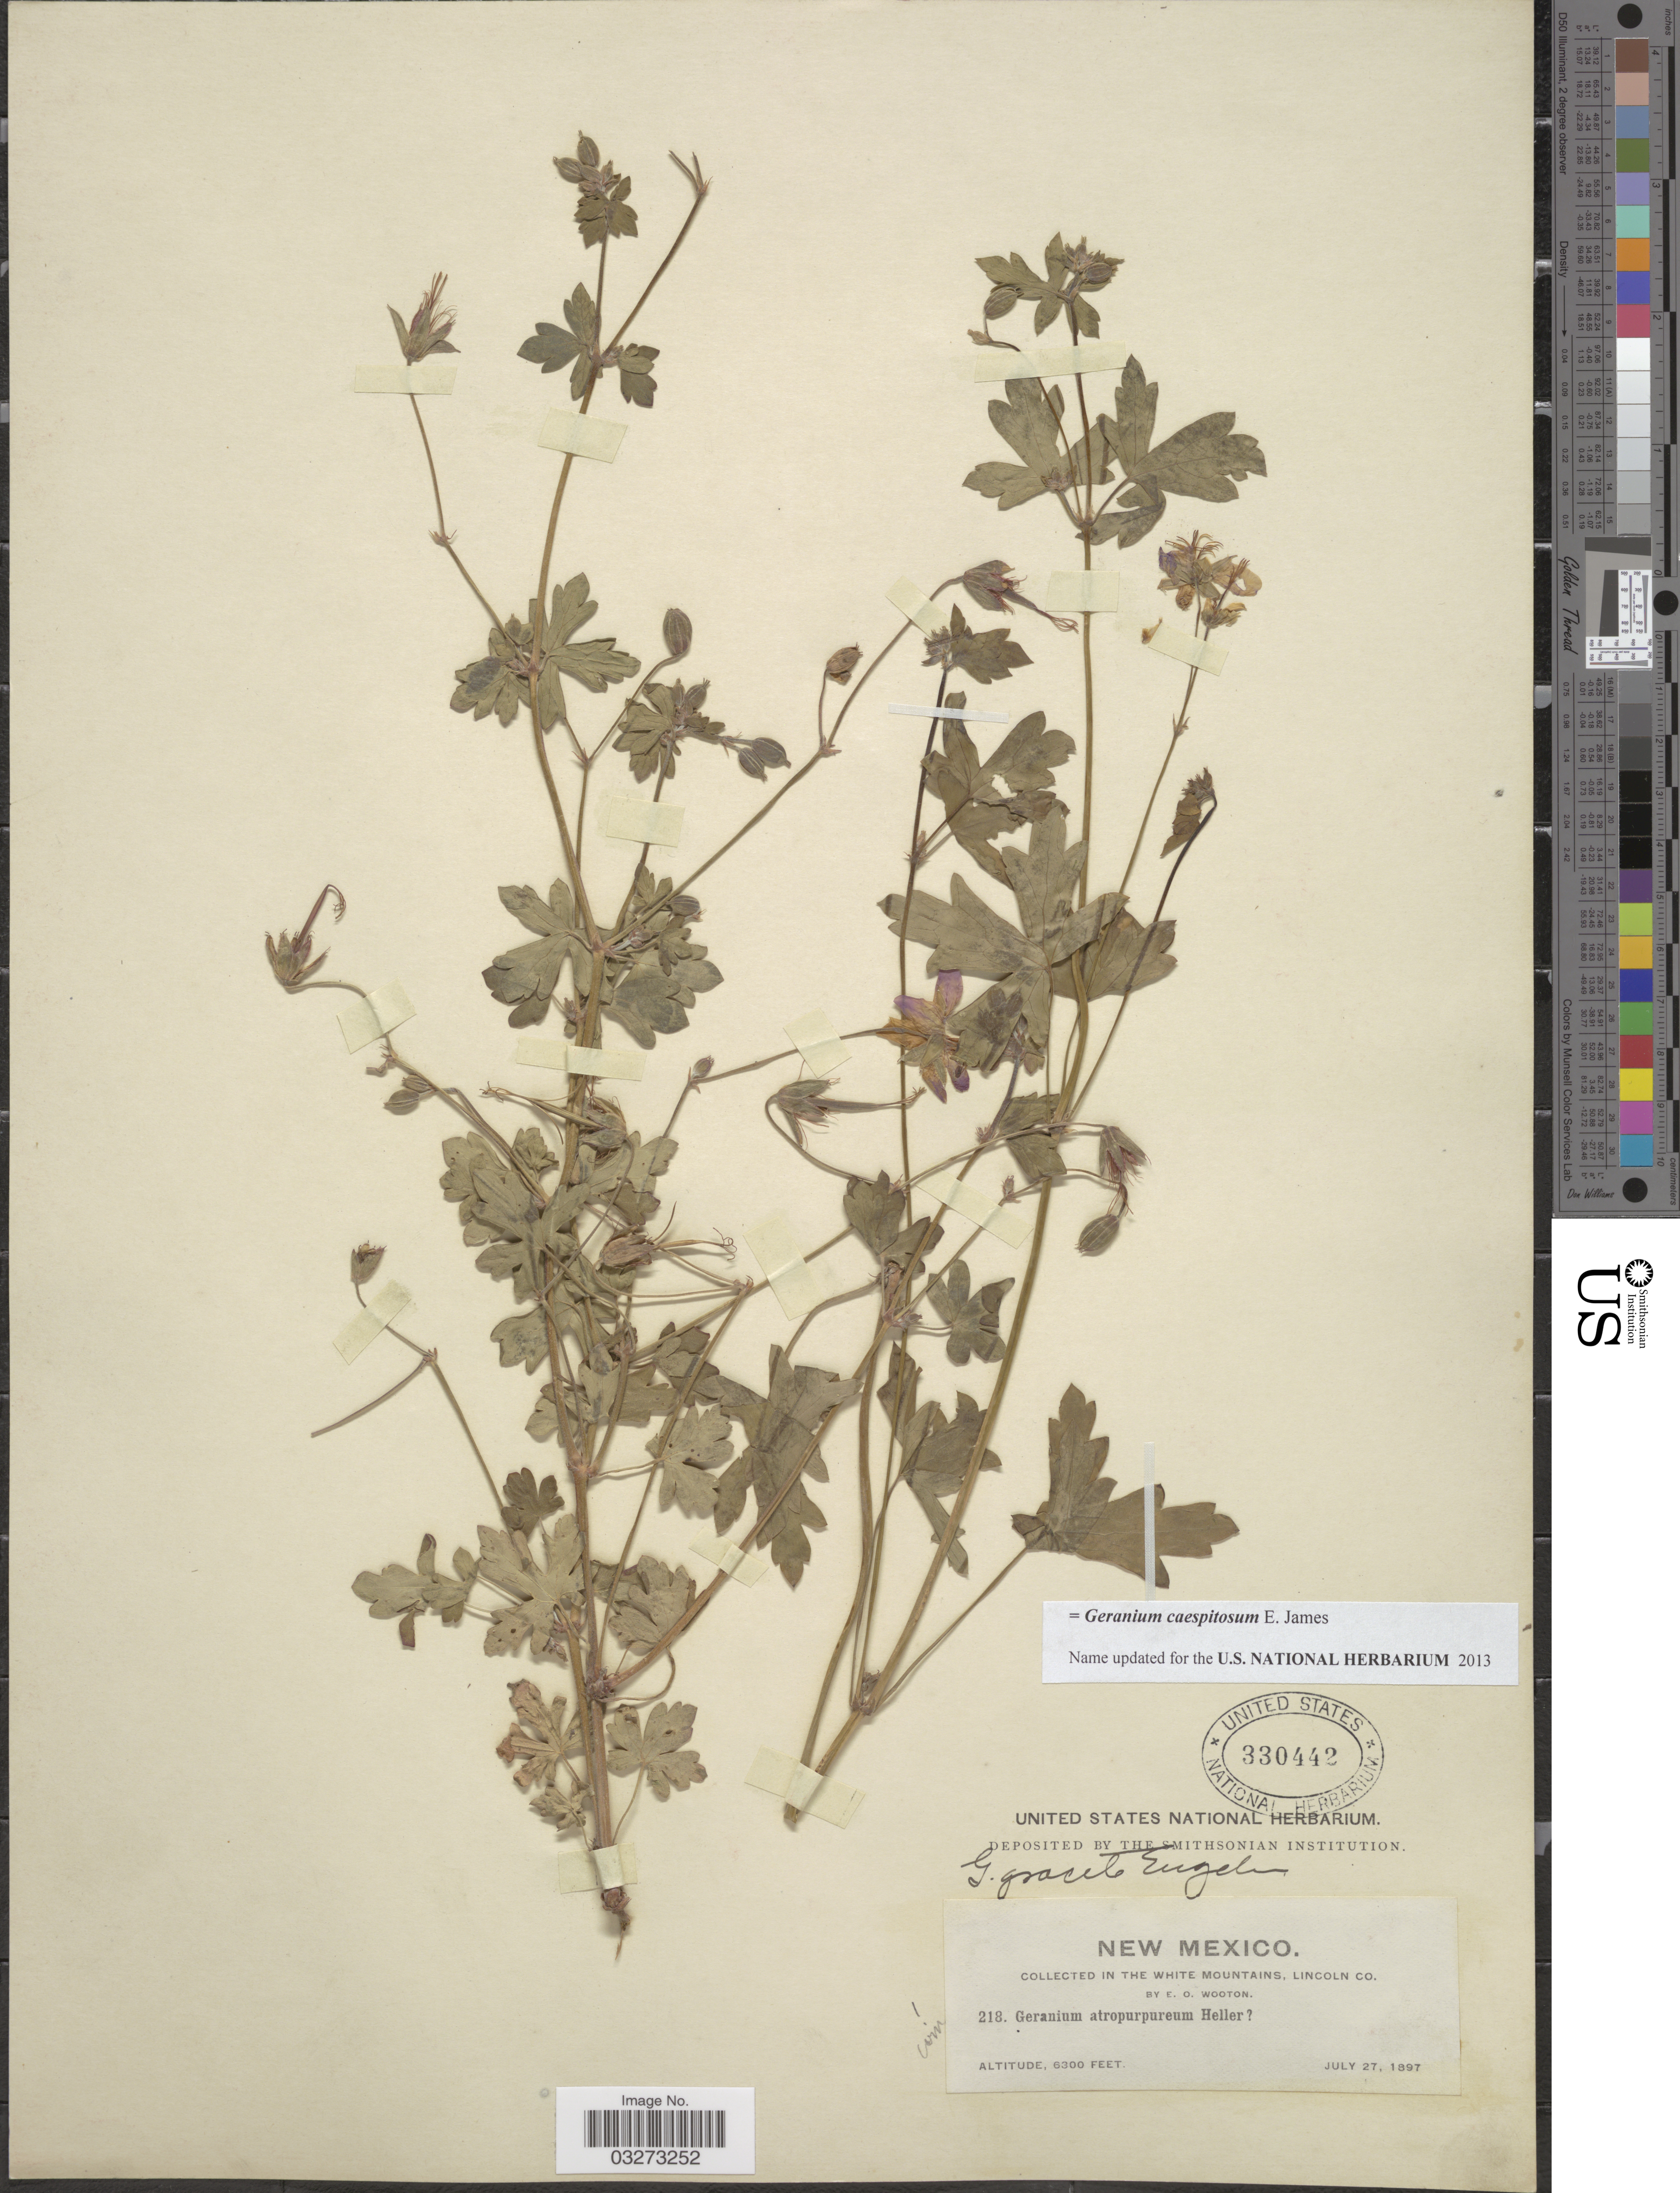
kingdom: Plantae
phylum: Tracheophyta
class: Magnoliopsida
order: Geraniales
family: Geraniaceae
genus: Geranium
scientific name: Geranium caespitosum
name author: E. James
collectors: E. O. Wooton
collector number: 218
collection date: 1897-07-27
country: United States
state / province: New Mexico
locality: In the White Mountains, Lincoln Co.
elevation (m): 1920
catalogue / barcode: US 330442